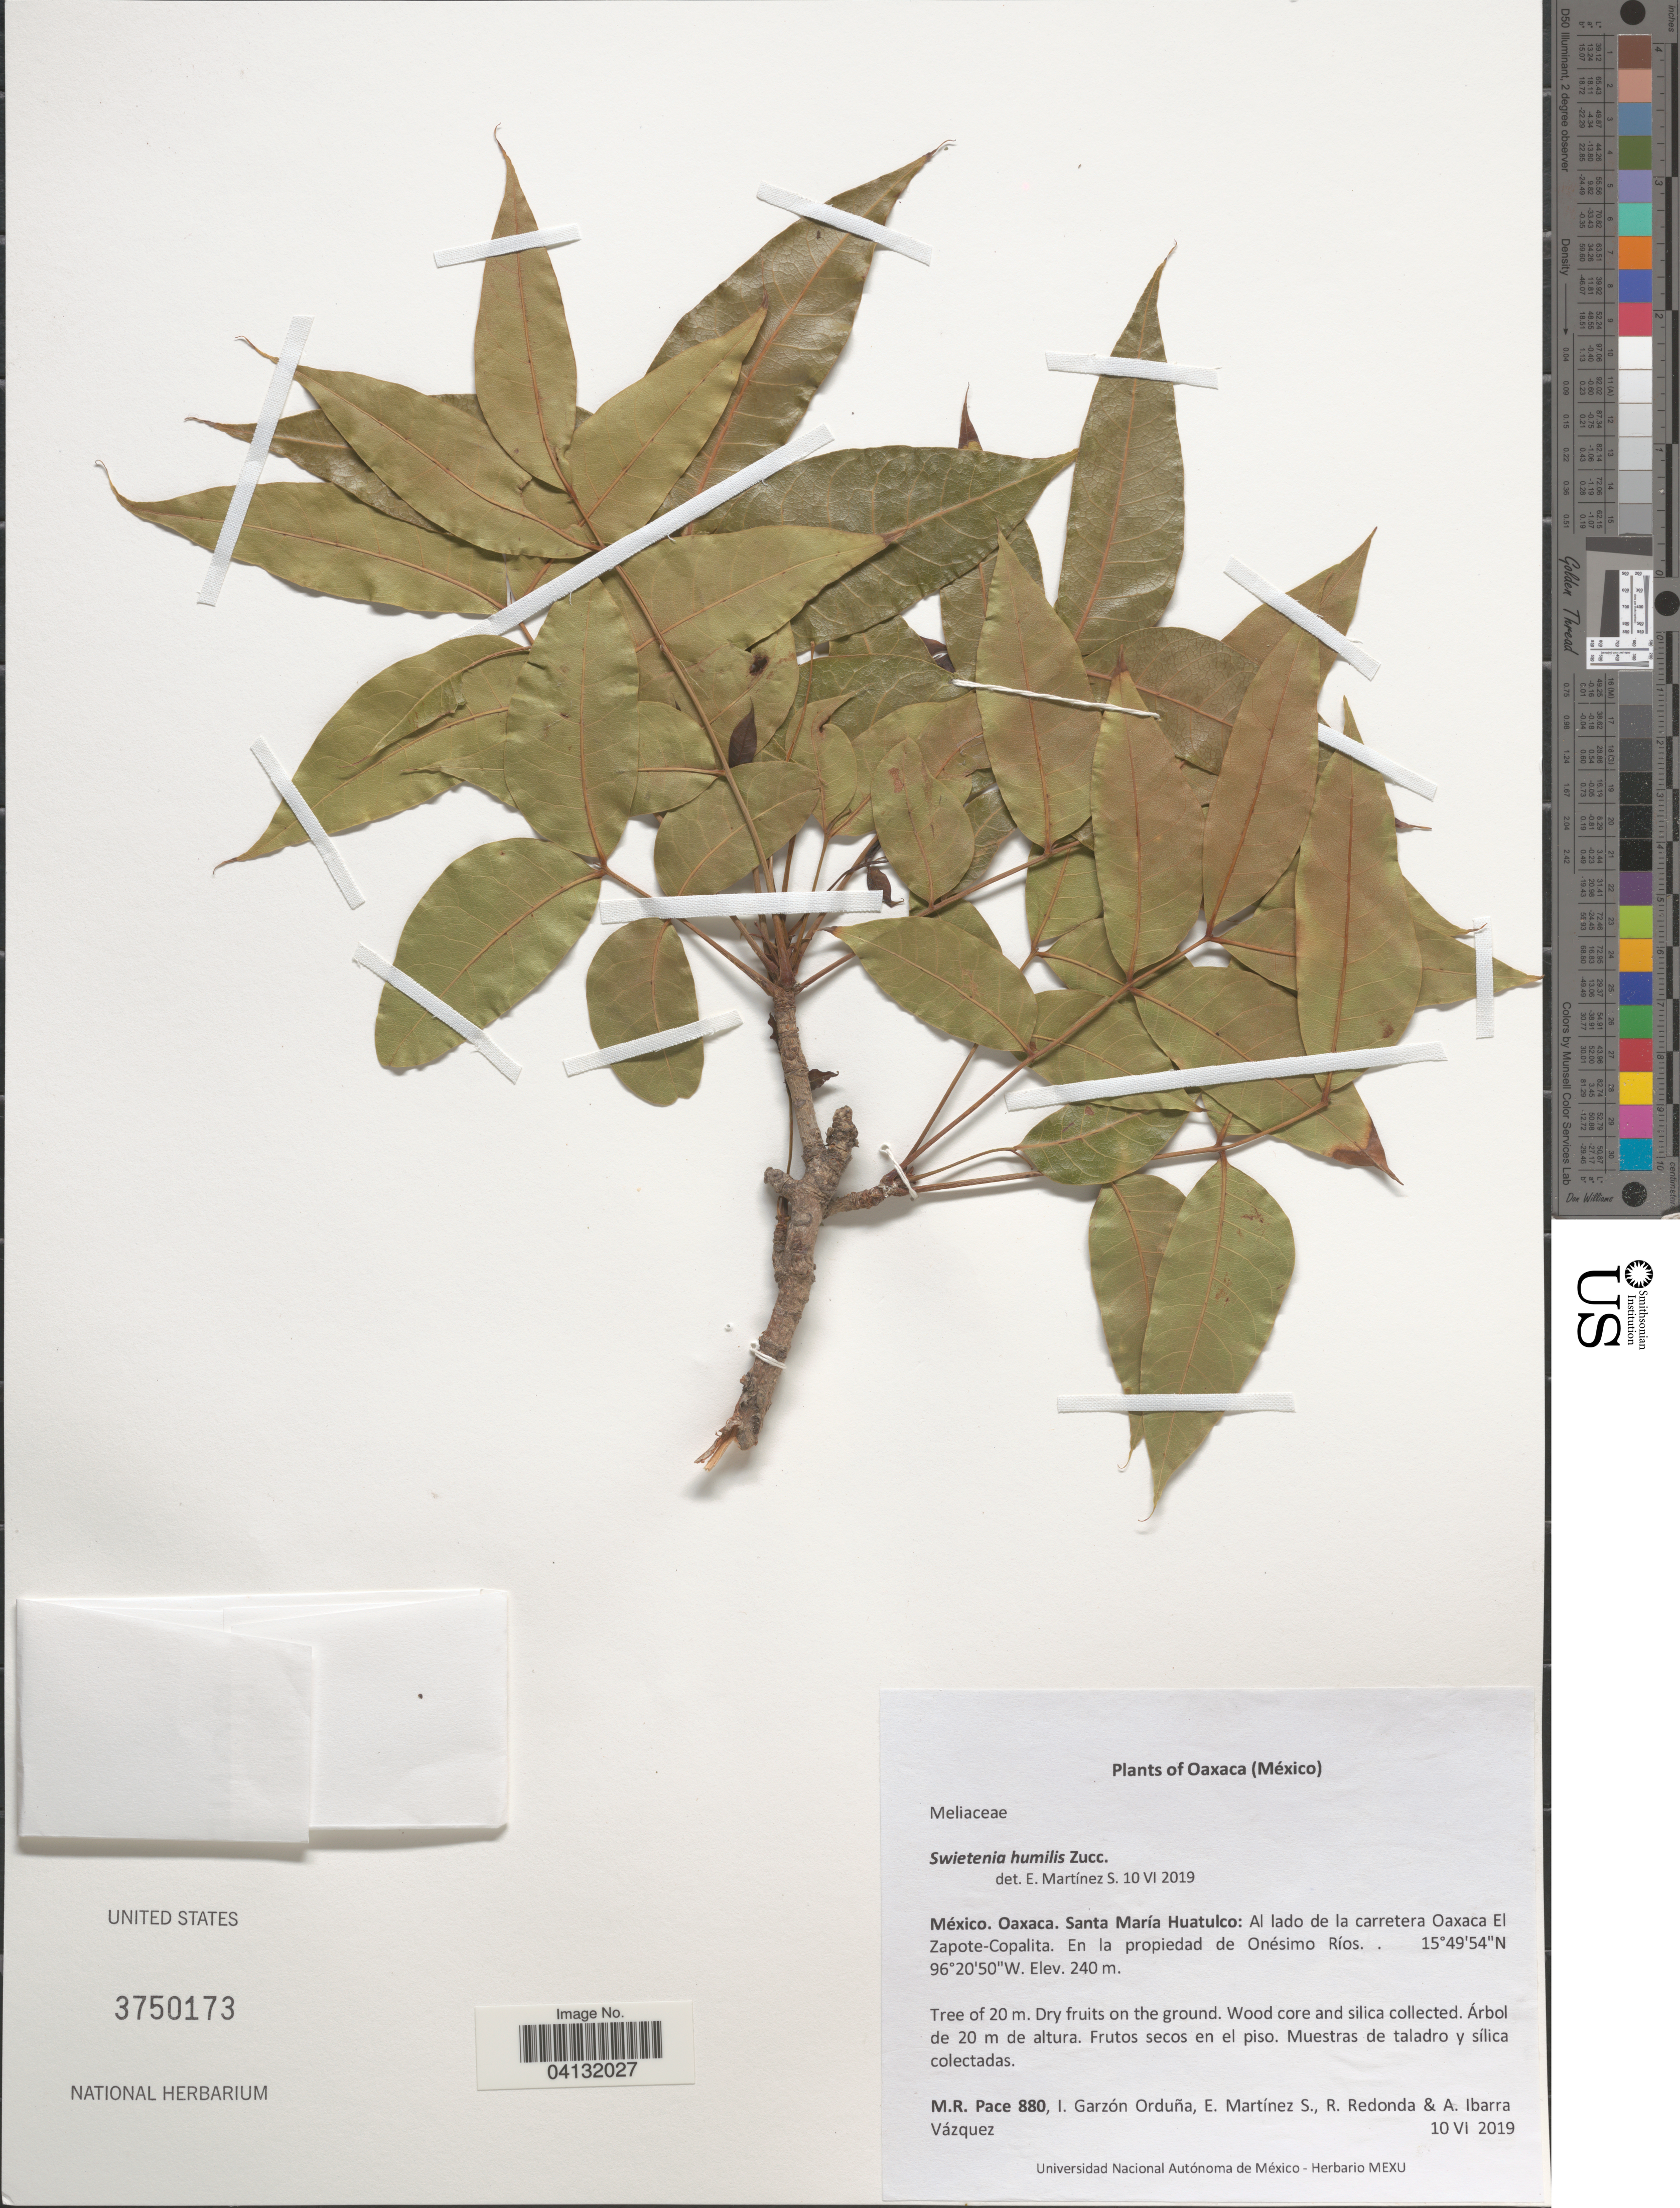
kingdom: Plantae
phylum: Tracheophyta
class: Magnoliopsida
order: Sapindales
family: Meliaceae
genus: Swietenia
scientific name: Swietenia humilis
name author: Zucc.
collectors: M. R. Pace, I. Garzón Orduna, E. M. Martínez S., R. Redonda & A. Ibarra Vázquez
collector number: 880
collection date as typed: Transcribed d/m/y: 10/6/2019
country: Mexico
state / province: Oaxaca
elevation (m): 240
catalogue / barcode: US 3750173